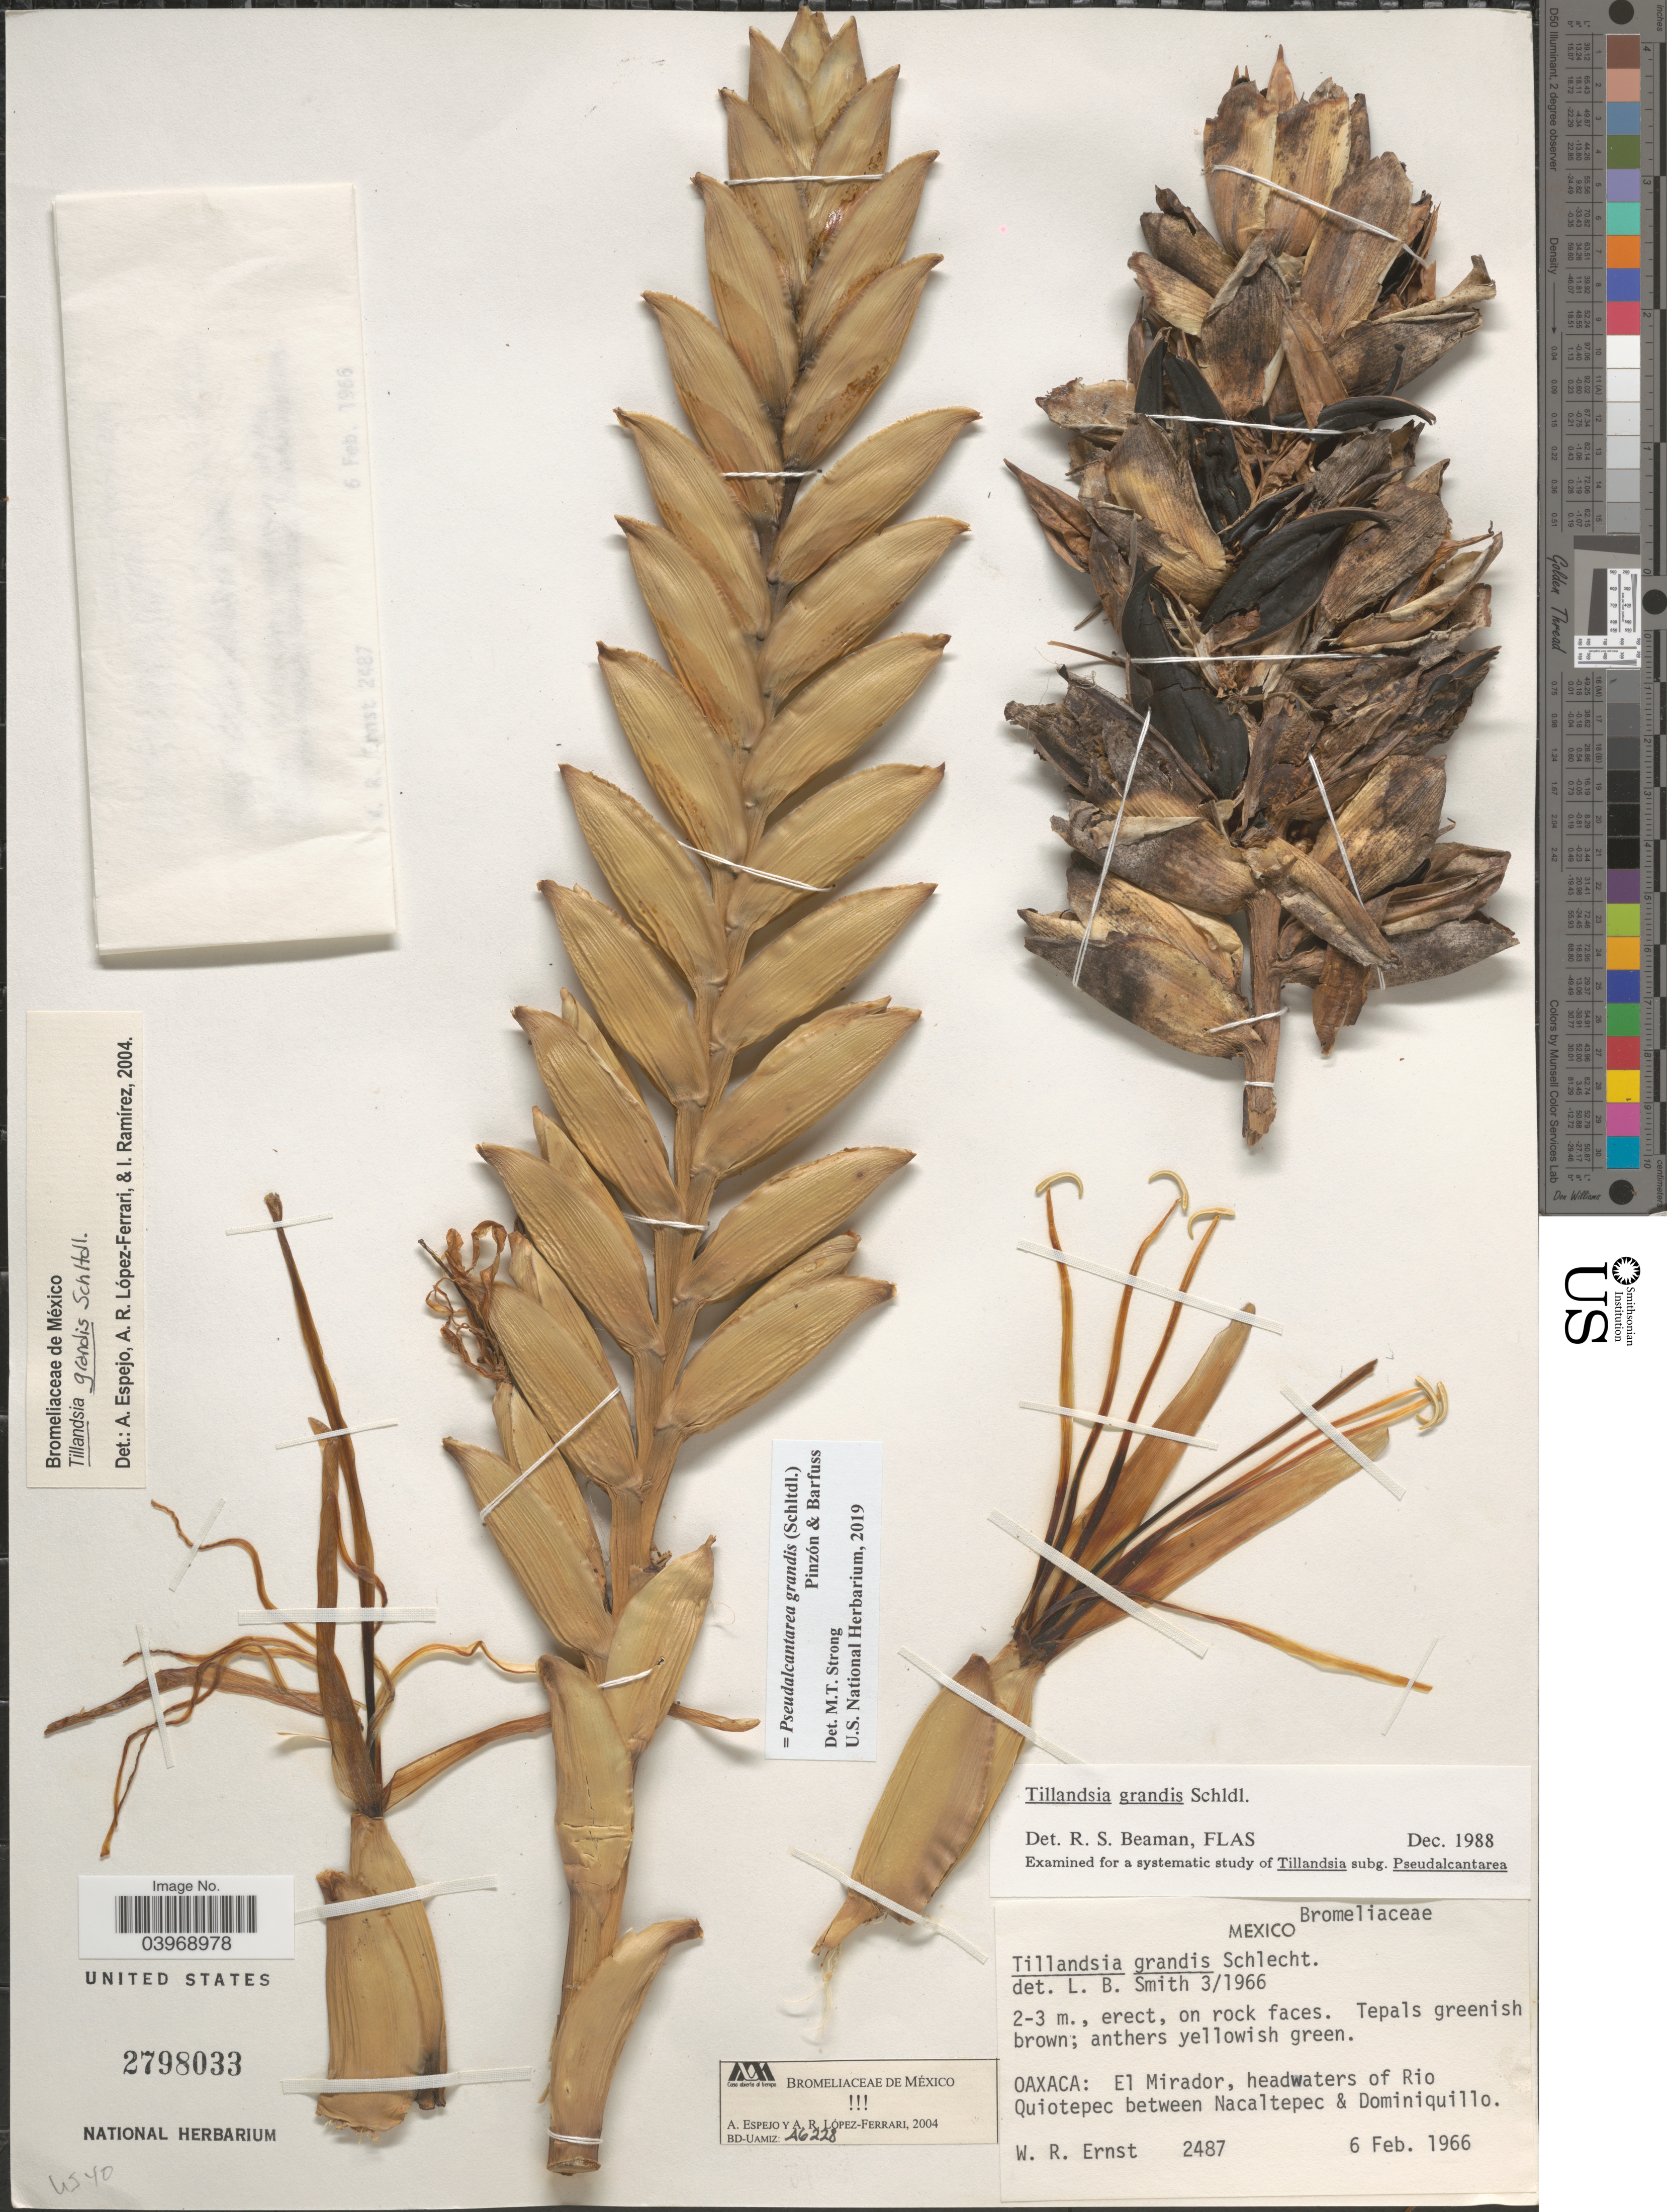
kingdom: Plantae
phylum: Tracheophyta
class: Liliopsida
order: Poales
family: Bromeliaceae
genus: Pseudalcantarea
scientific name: Pseudalcantarea grandis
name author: (Schltdl.) Pinzón & Barfuss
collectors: W. R. Ernst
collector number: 2487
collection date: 1966-02-06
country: Mexico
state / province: Oaxaca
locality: El Mirador, headwaters of Rio Quiotepec between Nacaltepec & Dominiquillo.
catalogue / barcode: US 2798033